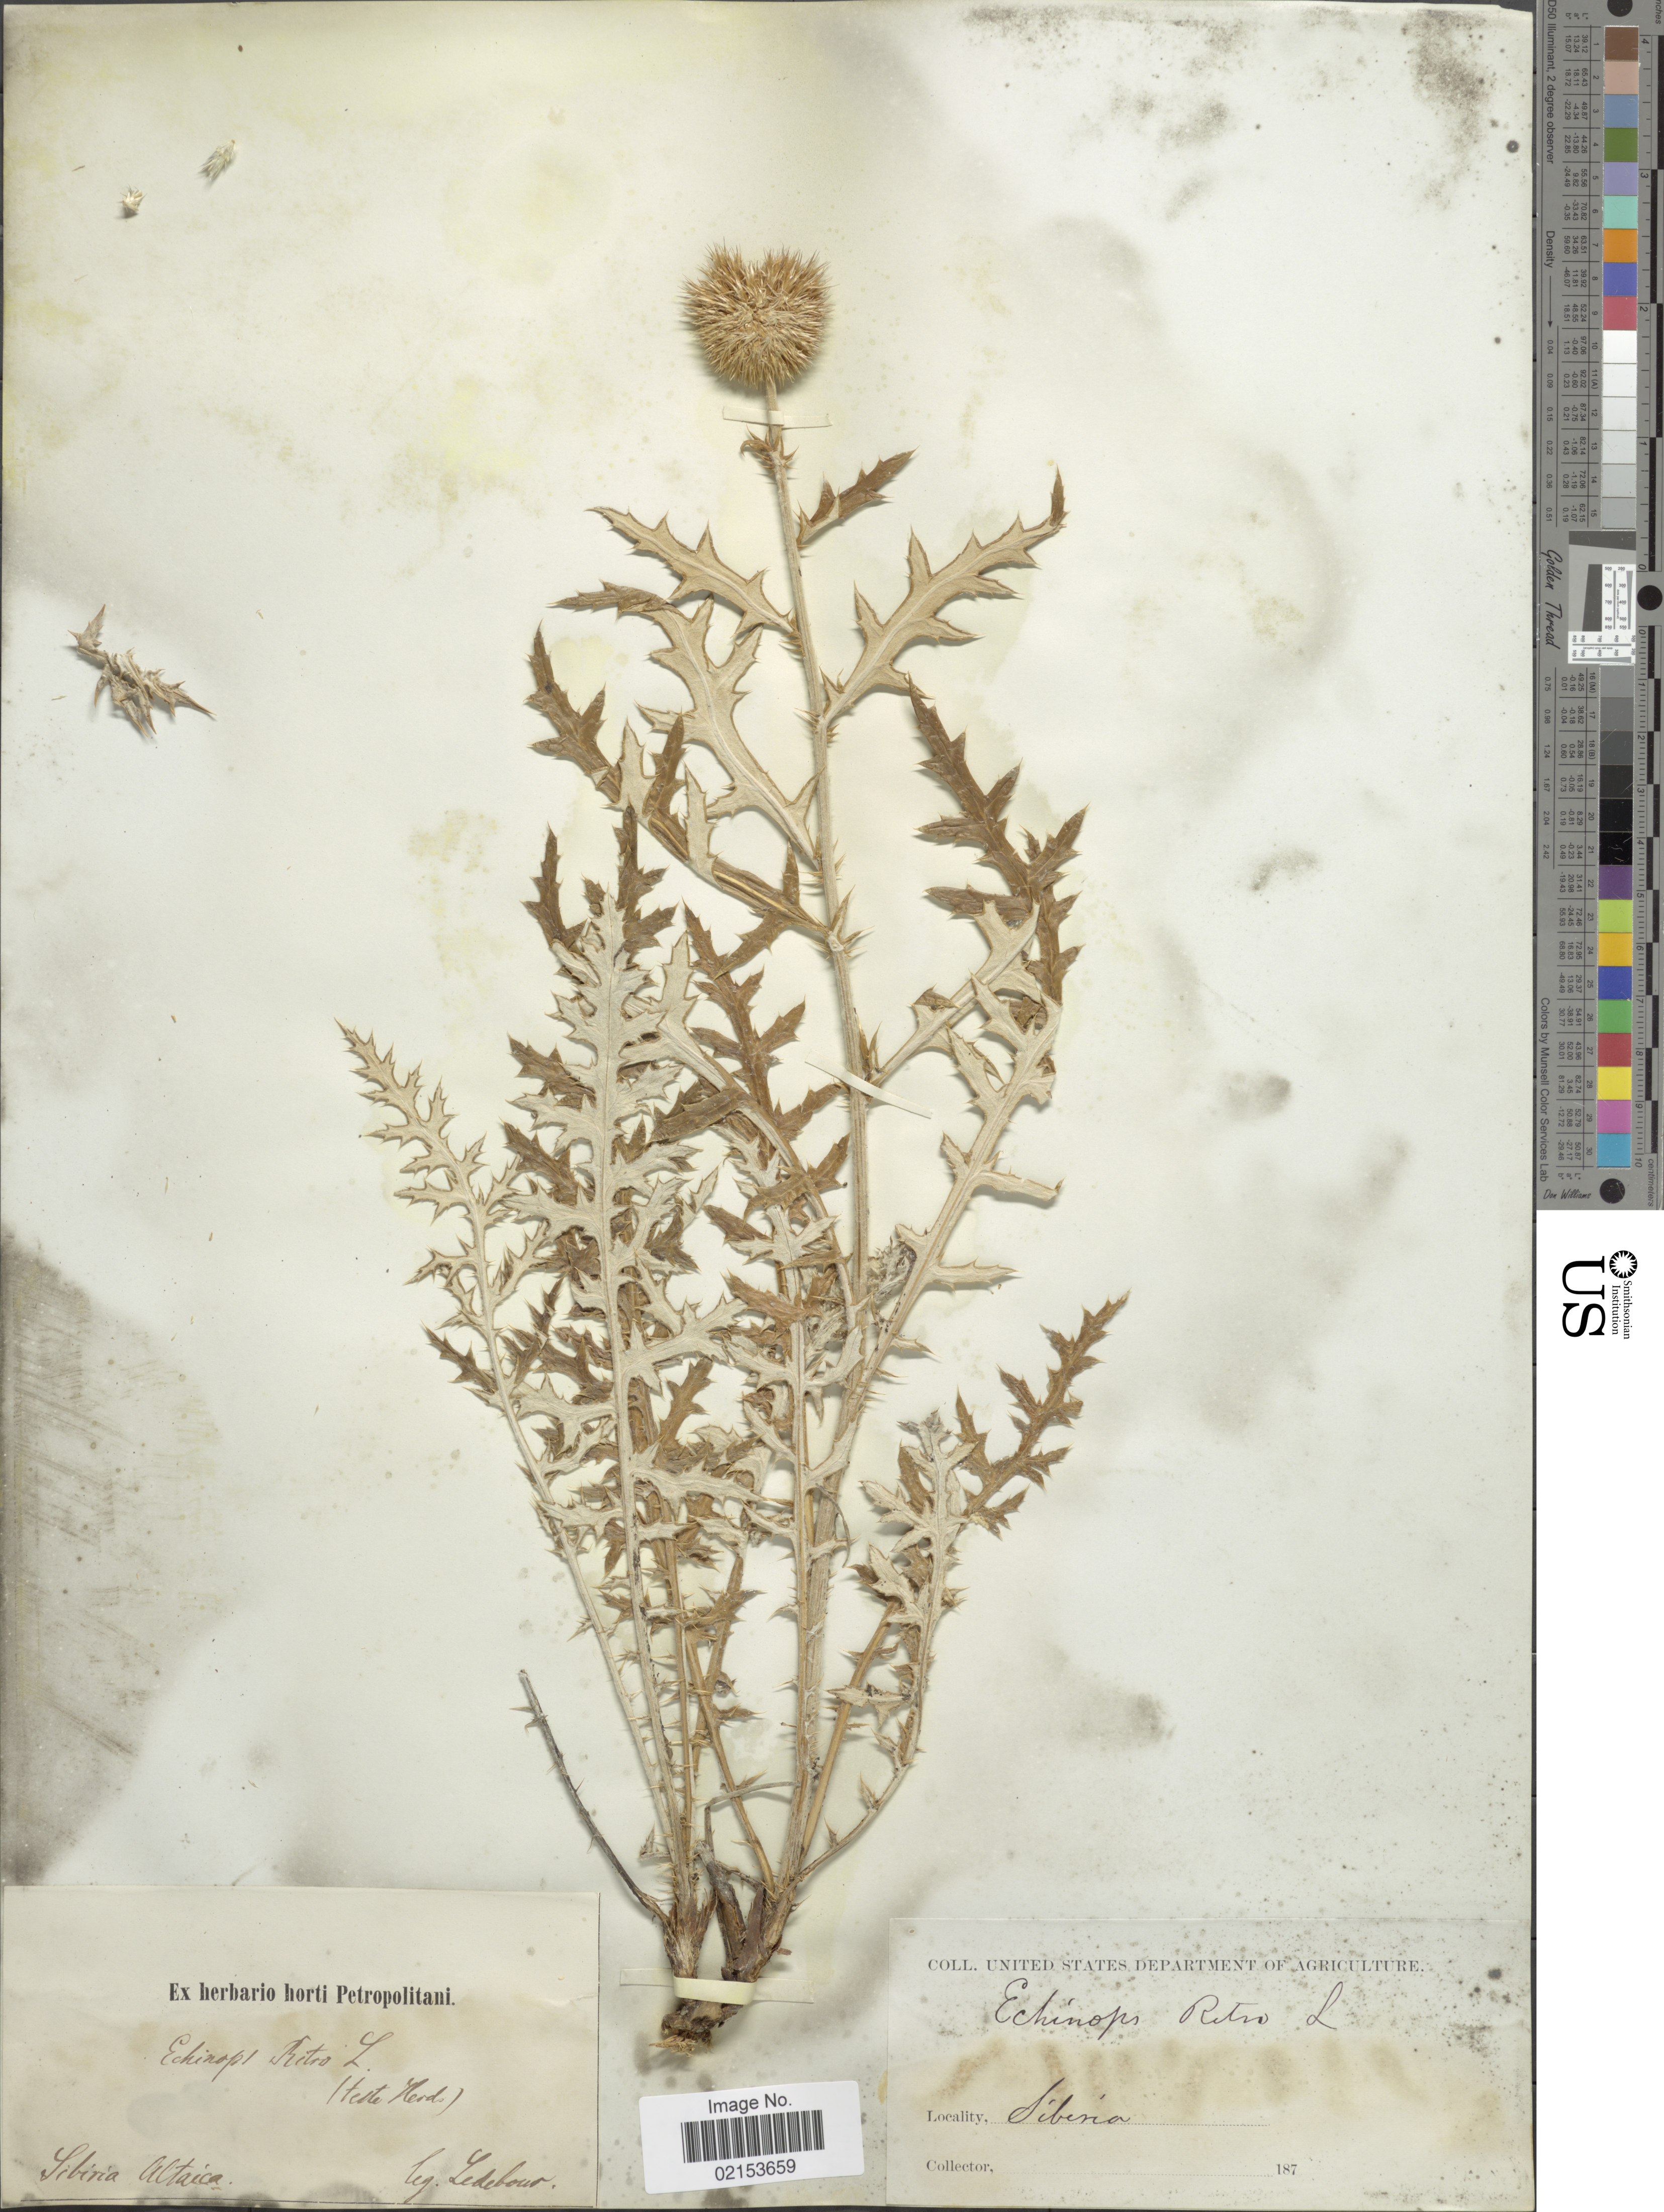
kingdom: Plantae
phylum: Tracheophyta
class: Magnoliopsida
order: Asterales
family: Asteraceae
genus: Echinops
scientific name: Echinops ritro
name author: L.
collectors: Ledebour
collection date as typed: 187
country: Russian Federation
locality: Sibiria Atticae